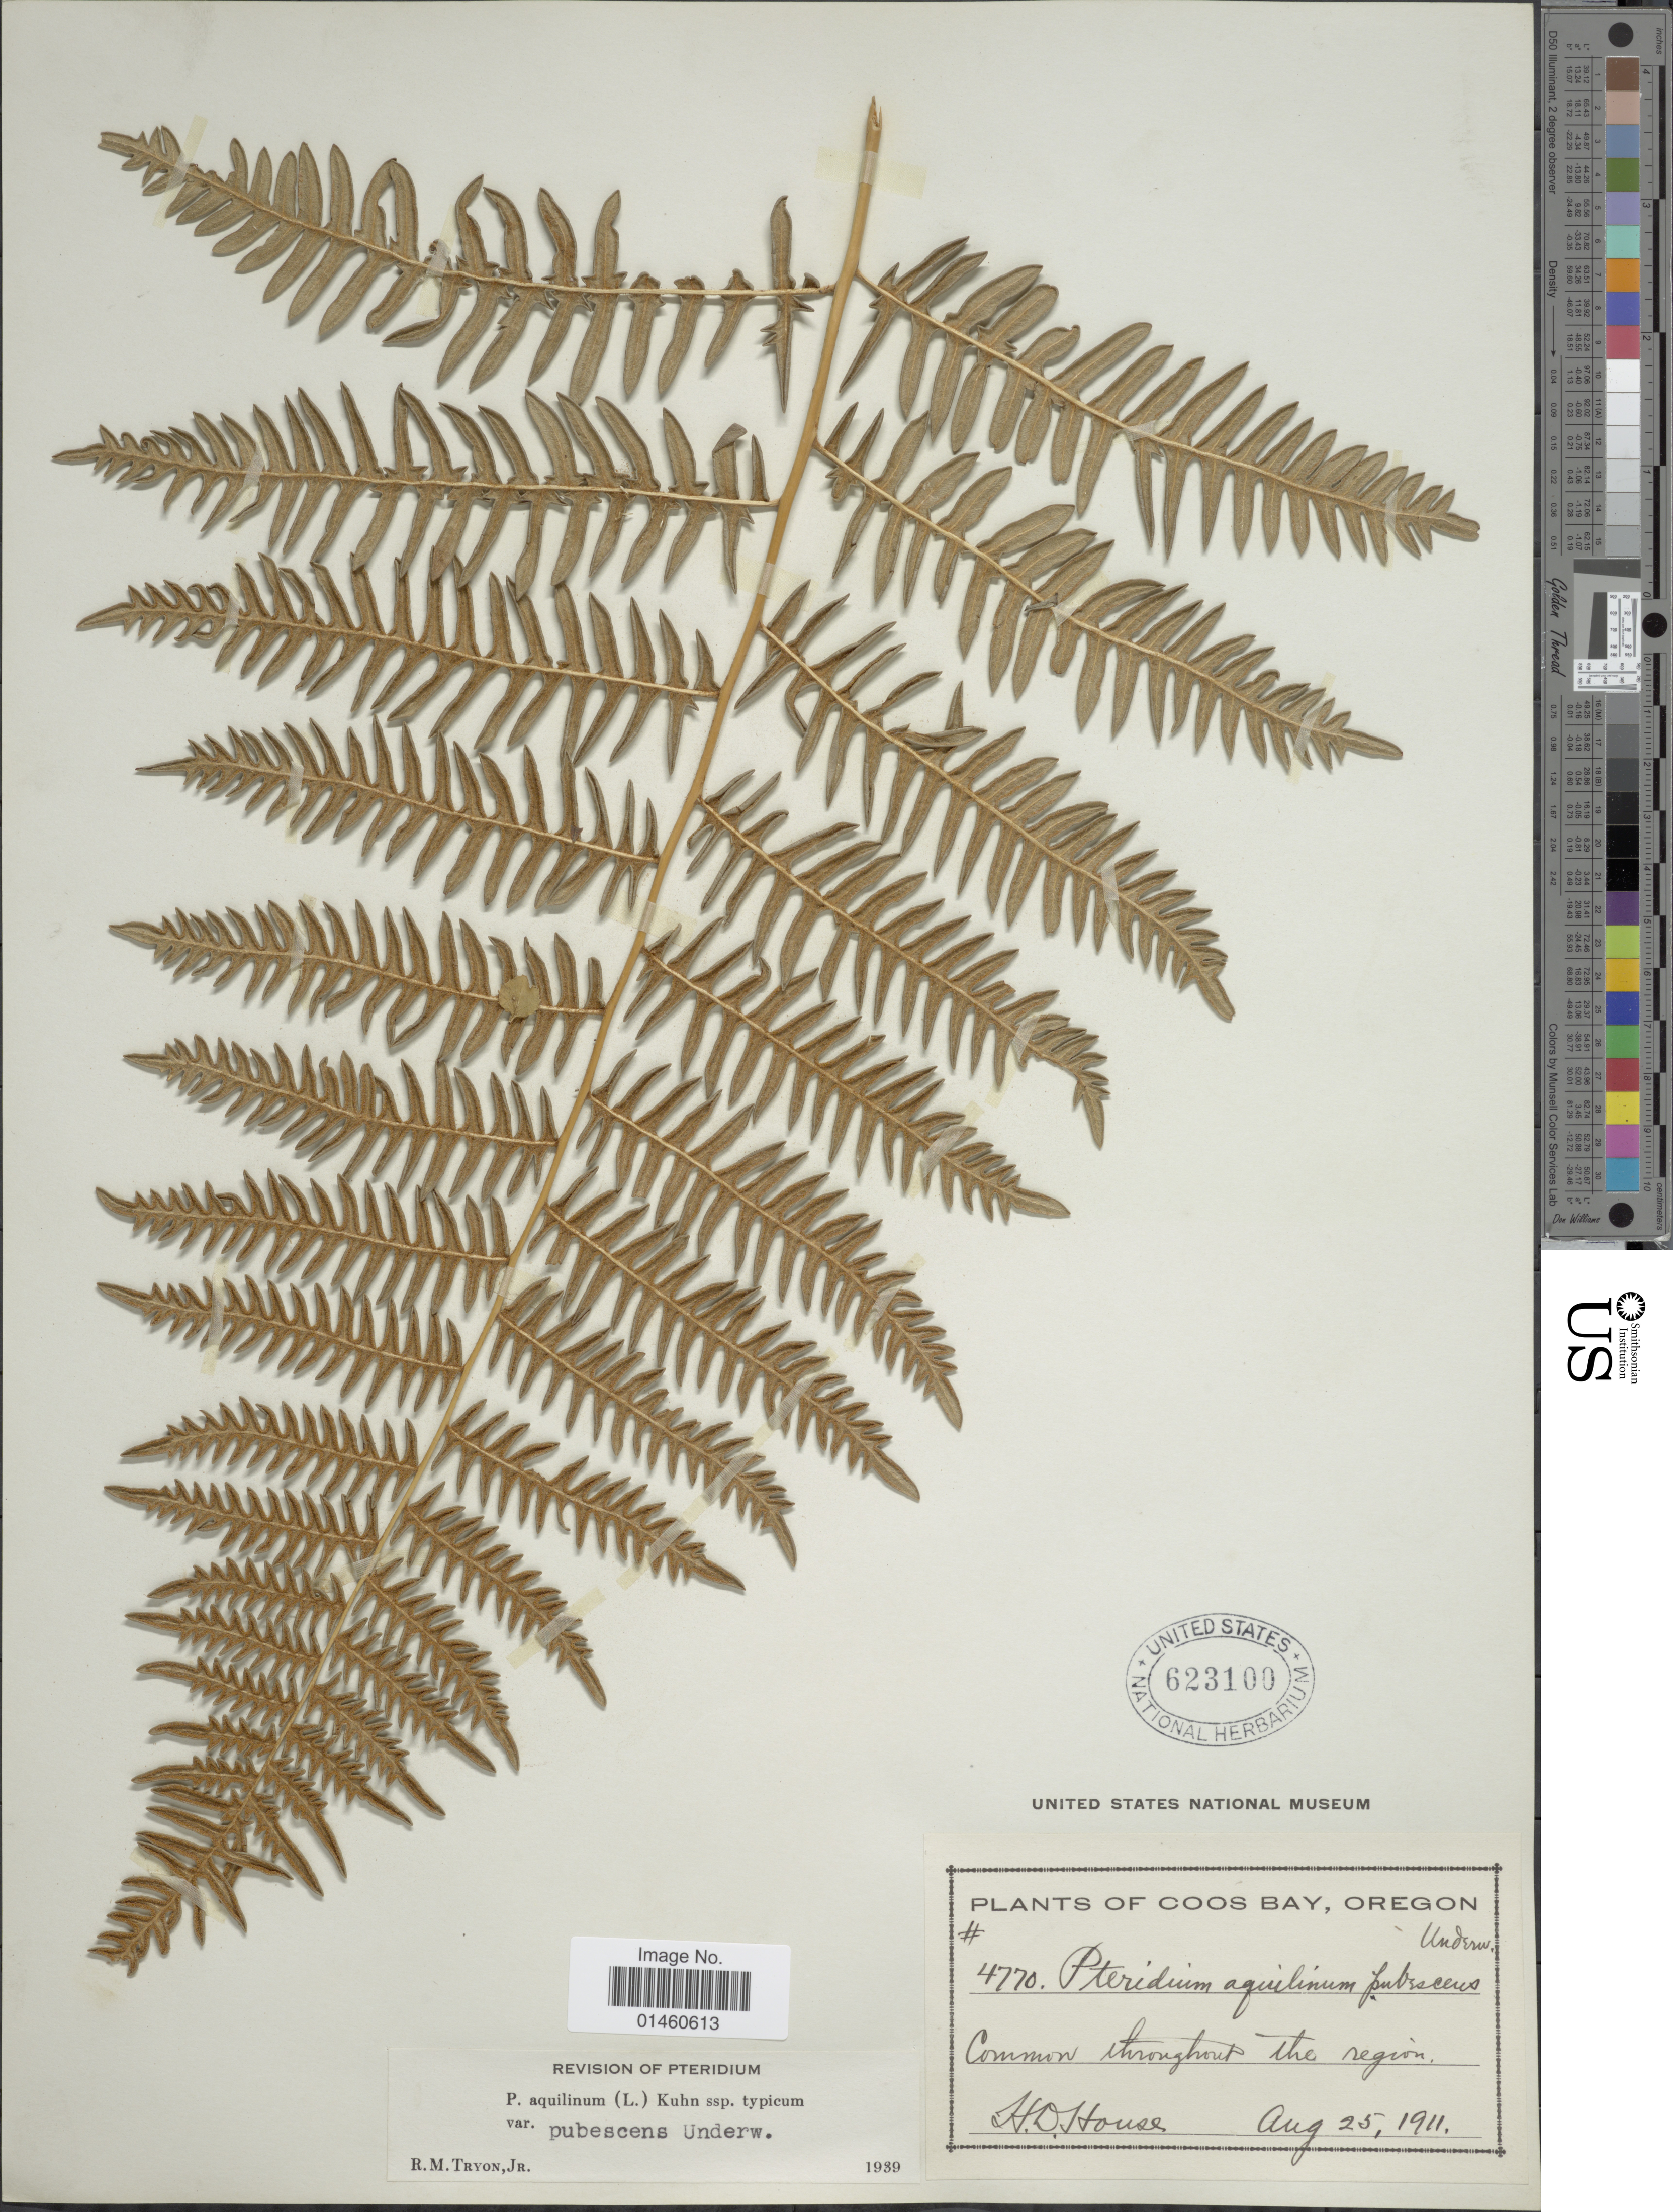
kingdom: Plantae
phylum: Tracheophyta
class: Polypodiopsida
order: Polypodiales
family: Dennstaedtiaceae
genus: Pteridium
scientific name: Pteridium pubescens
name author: (Underw.) Christenh.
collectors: H. D. House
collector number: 4770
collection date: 1911-08-25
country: United States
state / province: Oregon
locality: Coos Bay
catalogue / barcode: US 623100